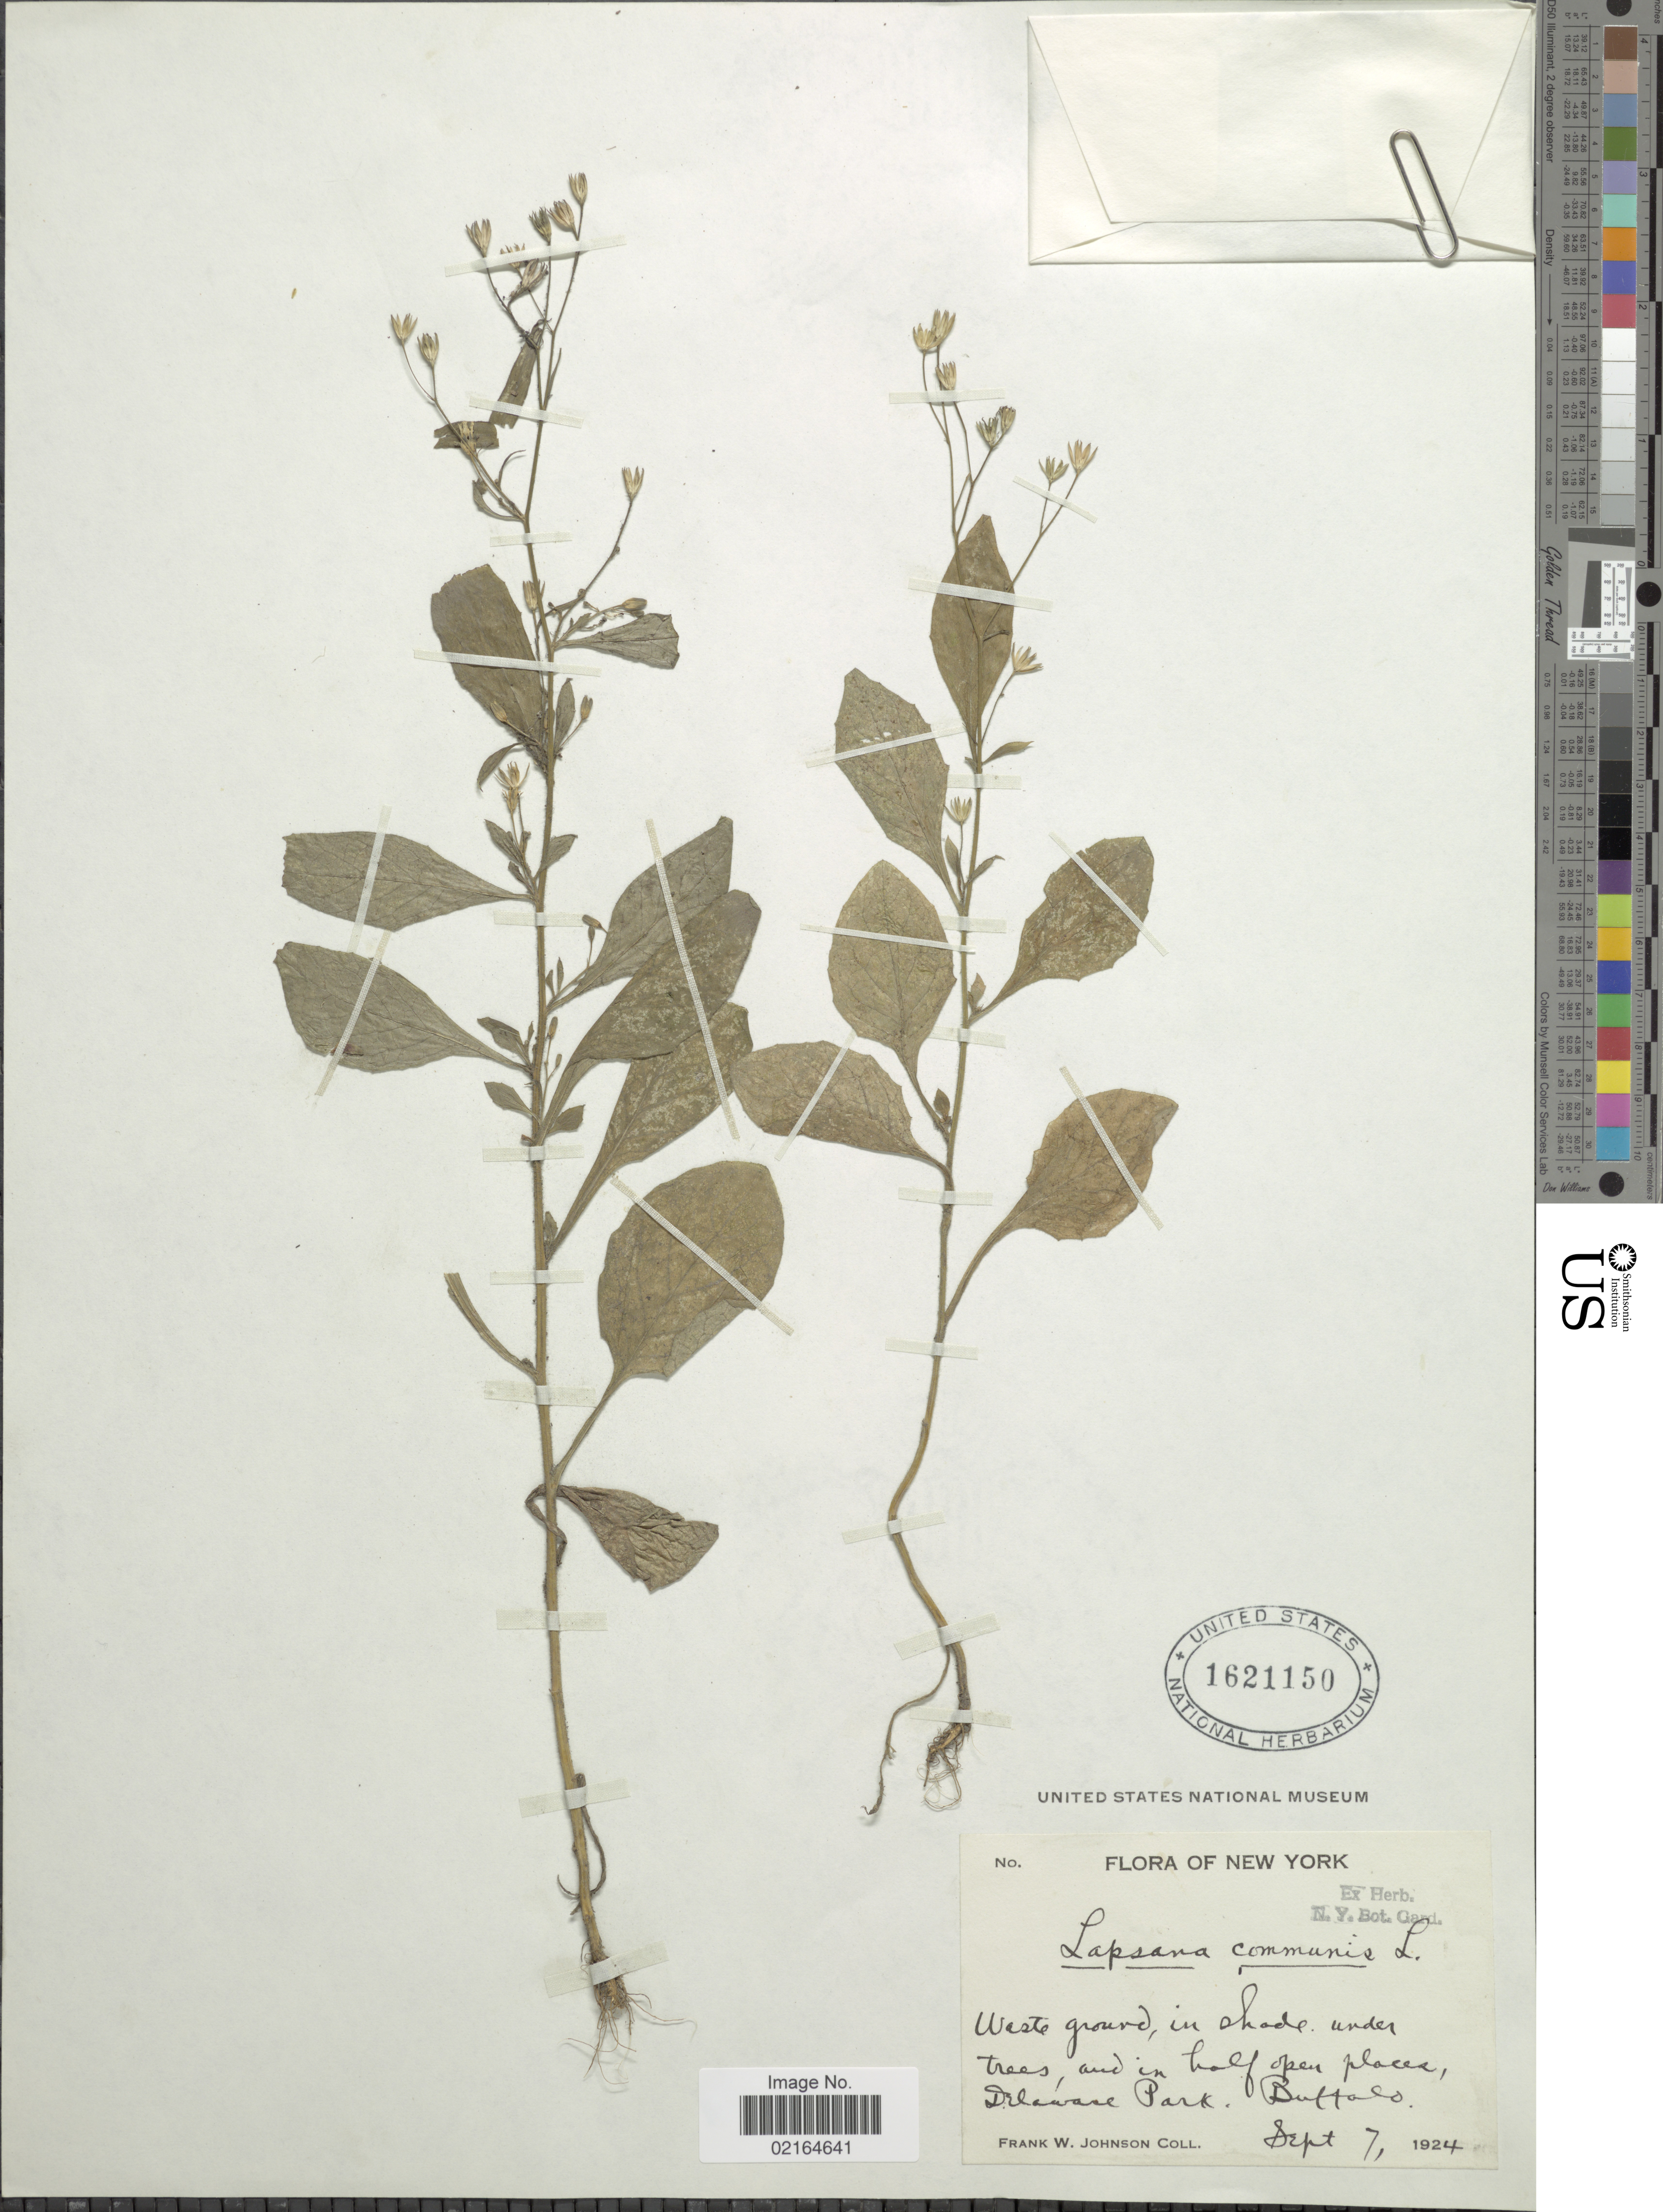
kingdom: Plantae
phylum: Tracheophyta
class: Magnoliopsida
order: Asterales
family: Asteraceae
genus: Lapsana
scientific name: Lapsana communis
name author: L.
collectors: F. W. Johnson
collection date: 1924-09-07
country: United States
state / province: New York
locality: Delaware Park, Butte Co.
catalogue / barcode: US 1621150